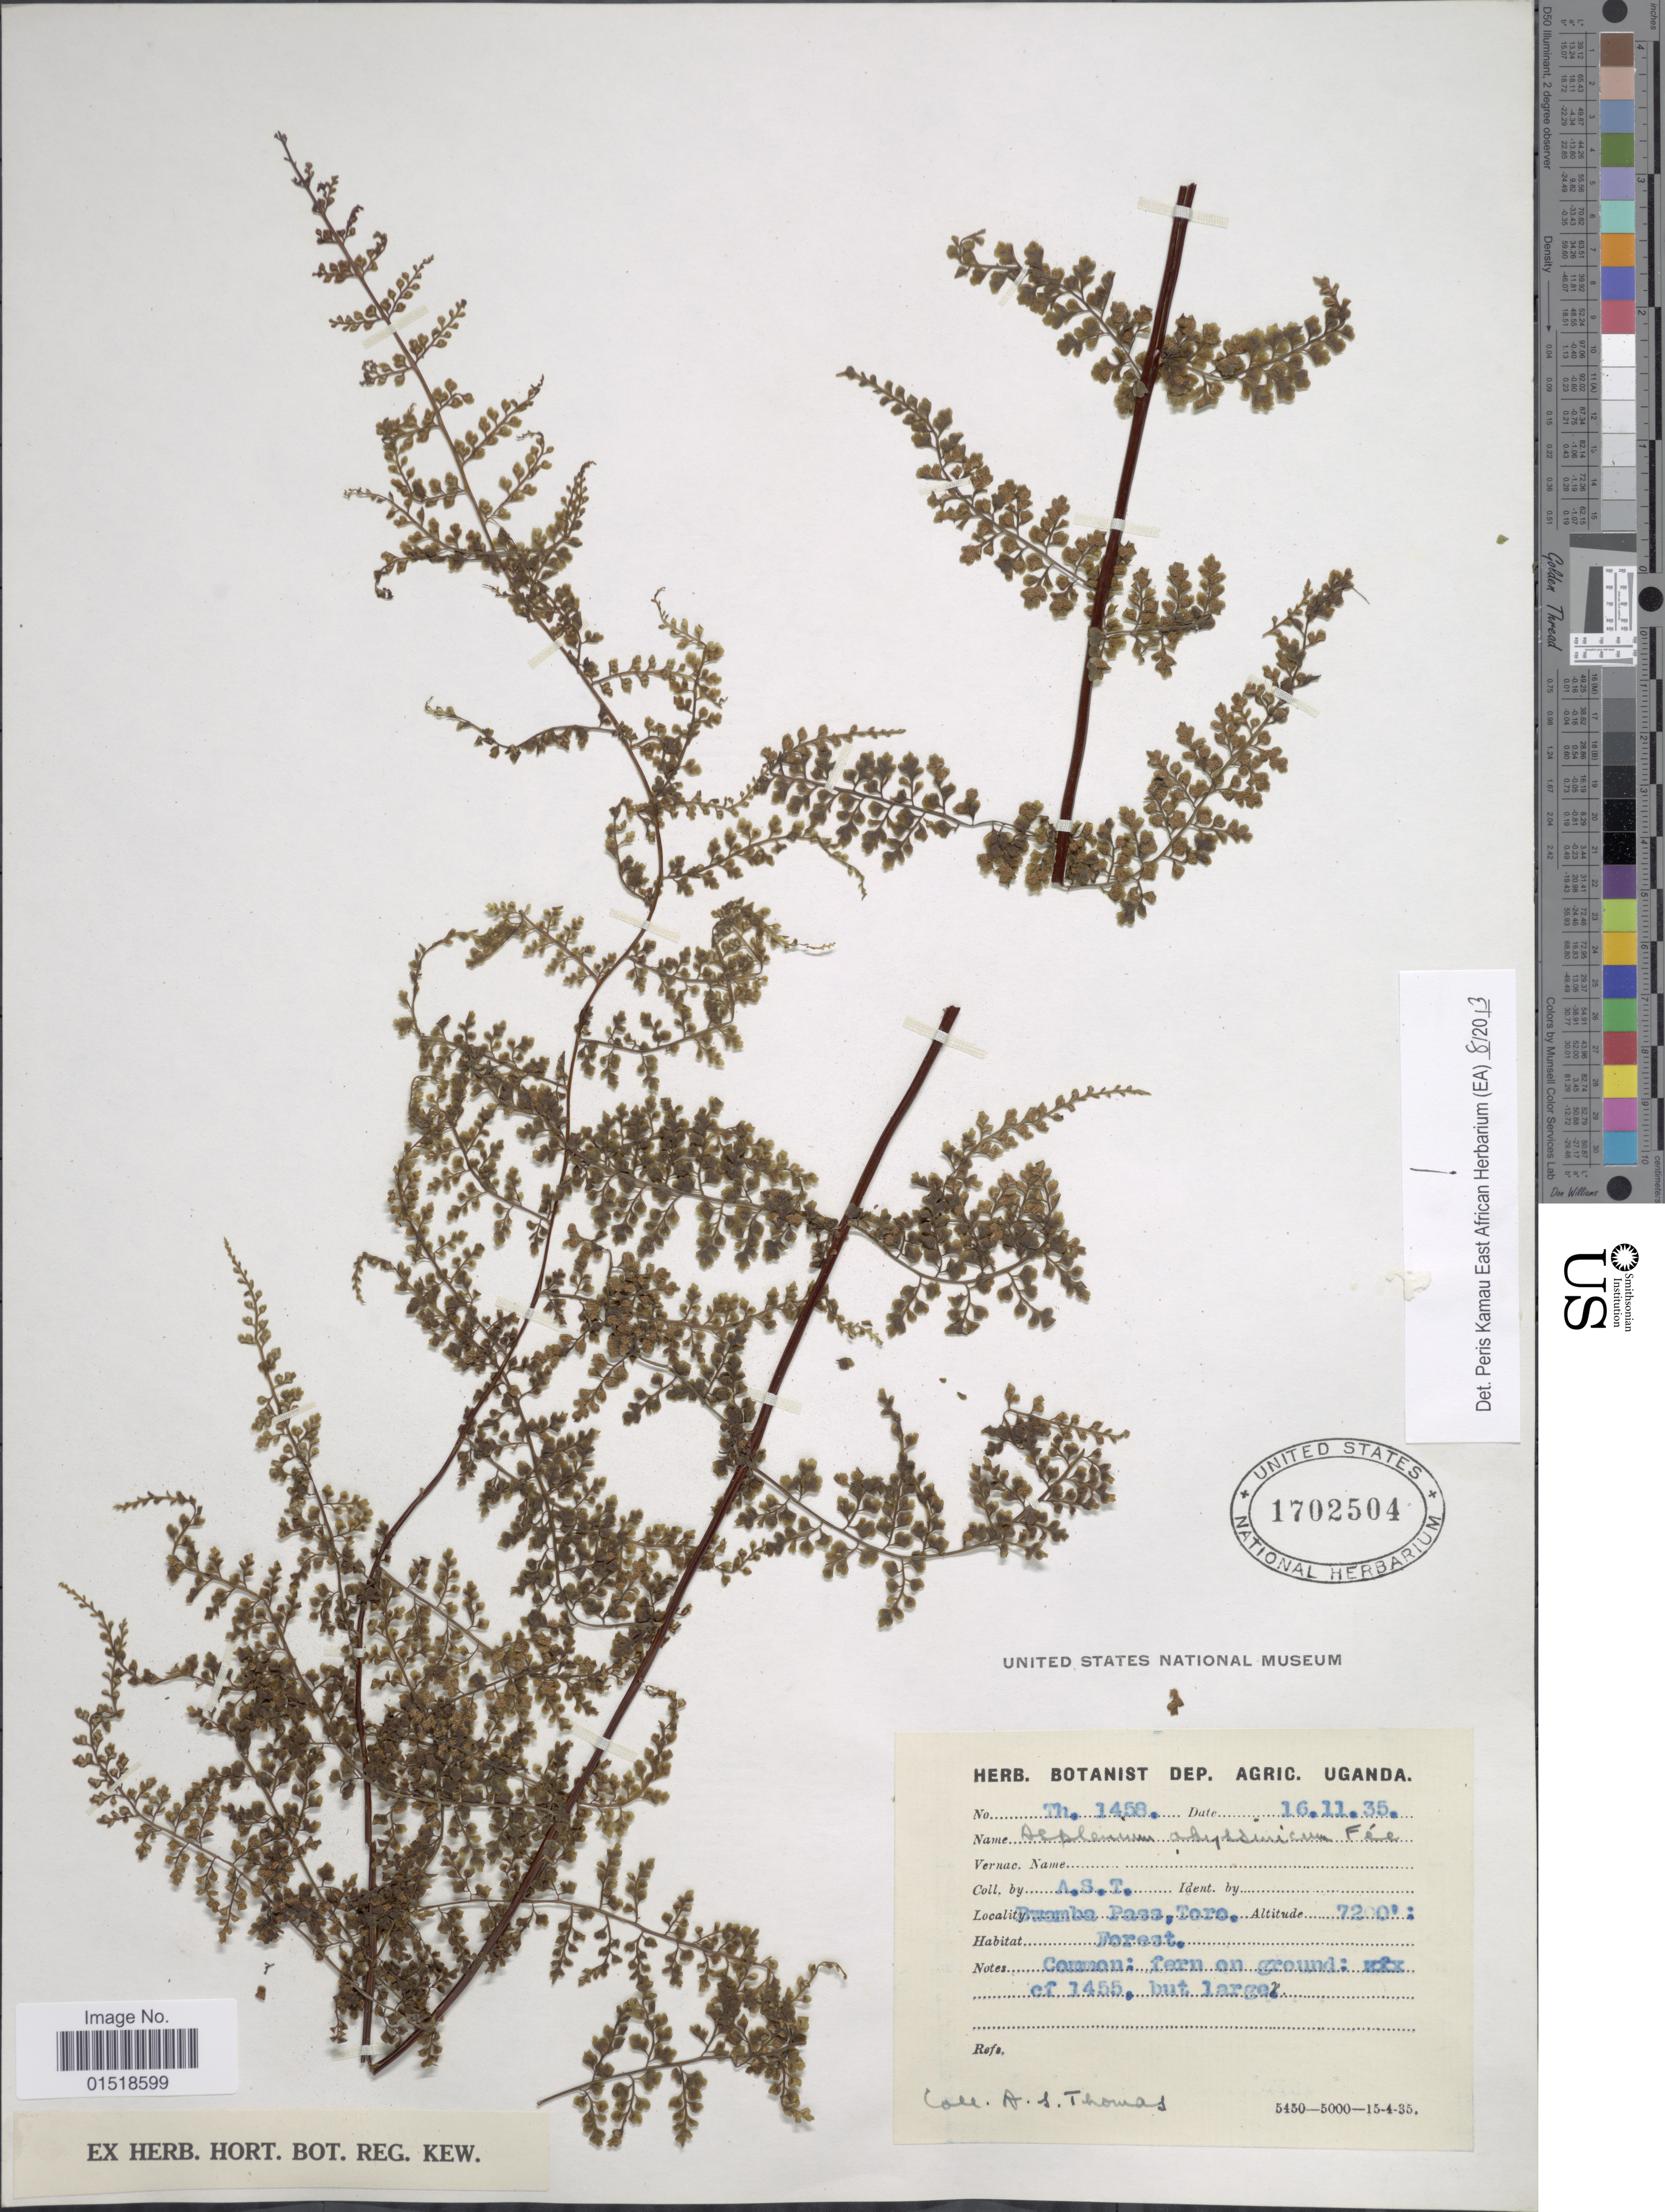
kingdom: Plantae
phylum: Tracheophyta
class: Polypodiopsida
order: Polypodiales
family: Aspleniaceae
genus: Asplenium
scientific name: Asplenium abyssinicum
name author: Fée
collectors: A. Thomas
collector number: Th. 1458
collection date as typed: Transcribed d/m/y: 16/11/35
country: Uganda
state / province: Western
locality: Buamba Pass, Toro.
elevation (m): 2195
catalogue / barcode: US 1702504